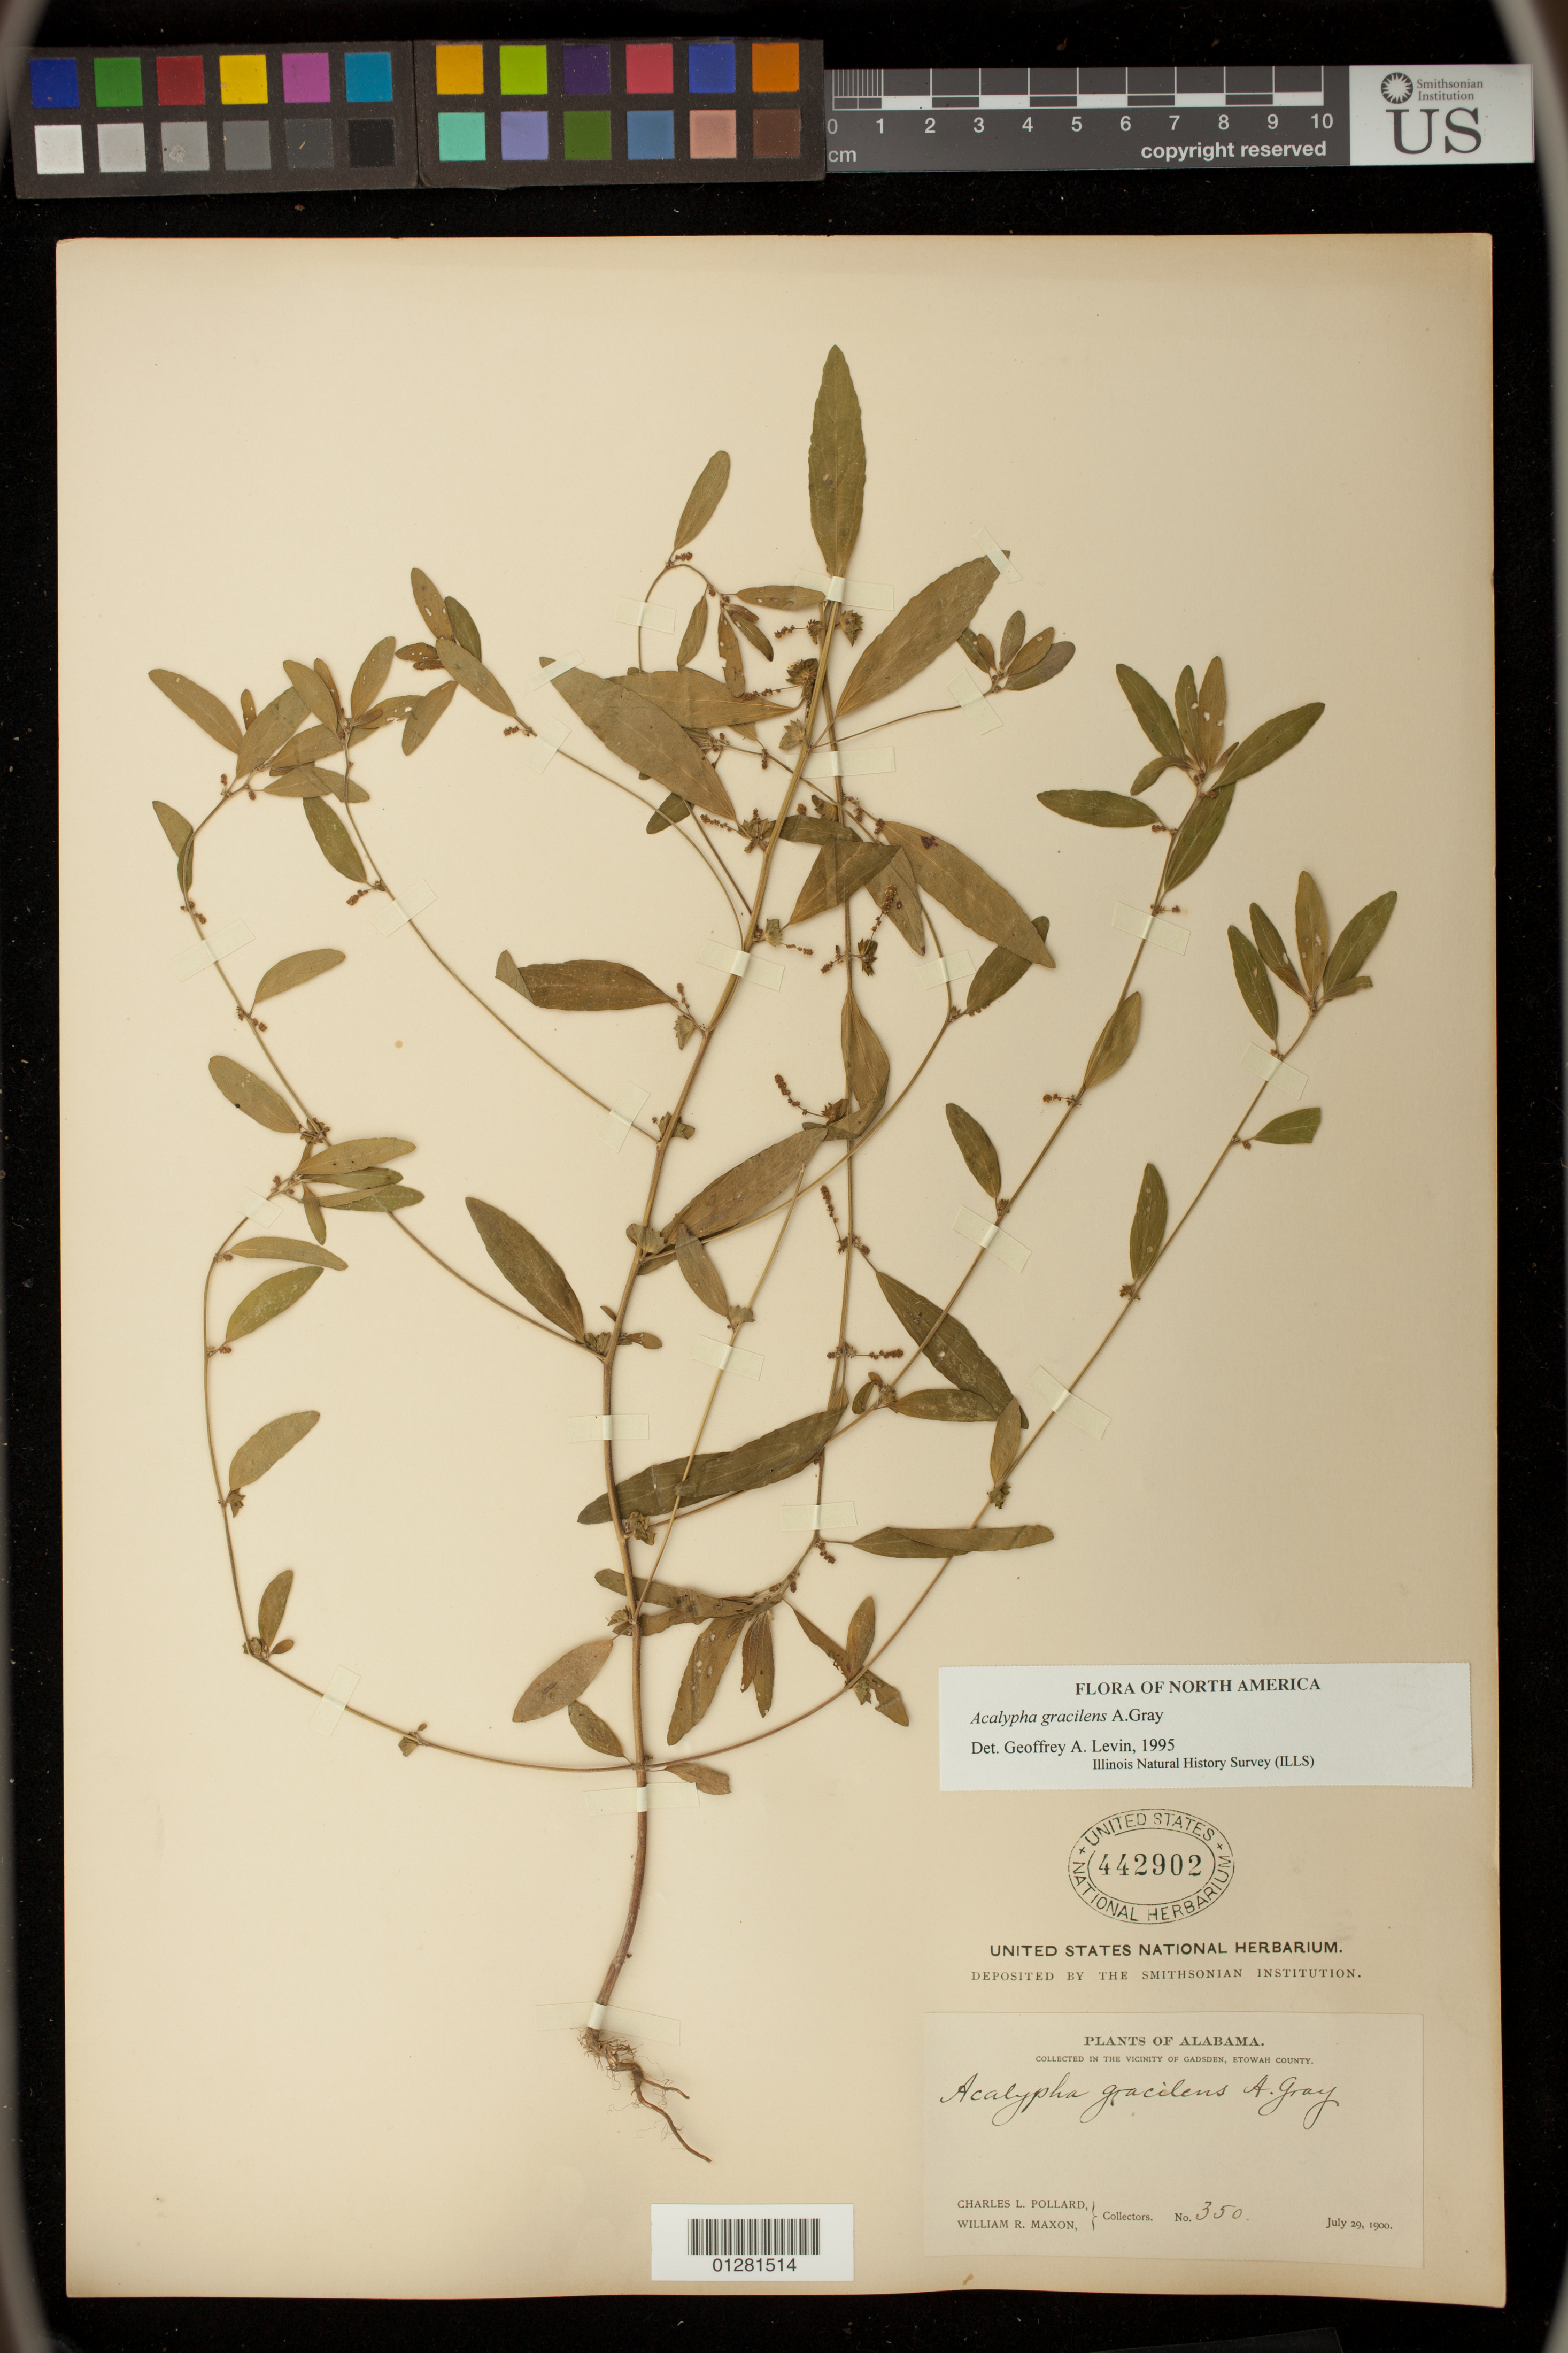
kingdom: Plantae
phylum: Tracheophyta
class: Magnoliopsida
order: Malpighiales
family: Euphorbiaceae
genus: Acalypha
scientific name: Acalypha gracilens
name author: A. Gray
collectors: C. L. Pollard & W. R. Maxon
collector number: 350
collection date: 1900-07-29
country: United States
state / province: Alabama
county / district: Etowah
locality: Vicinity of Gadsden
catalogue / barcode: US 442902